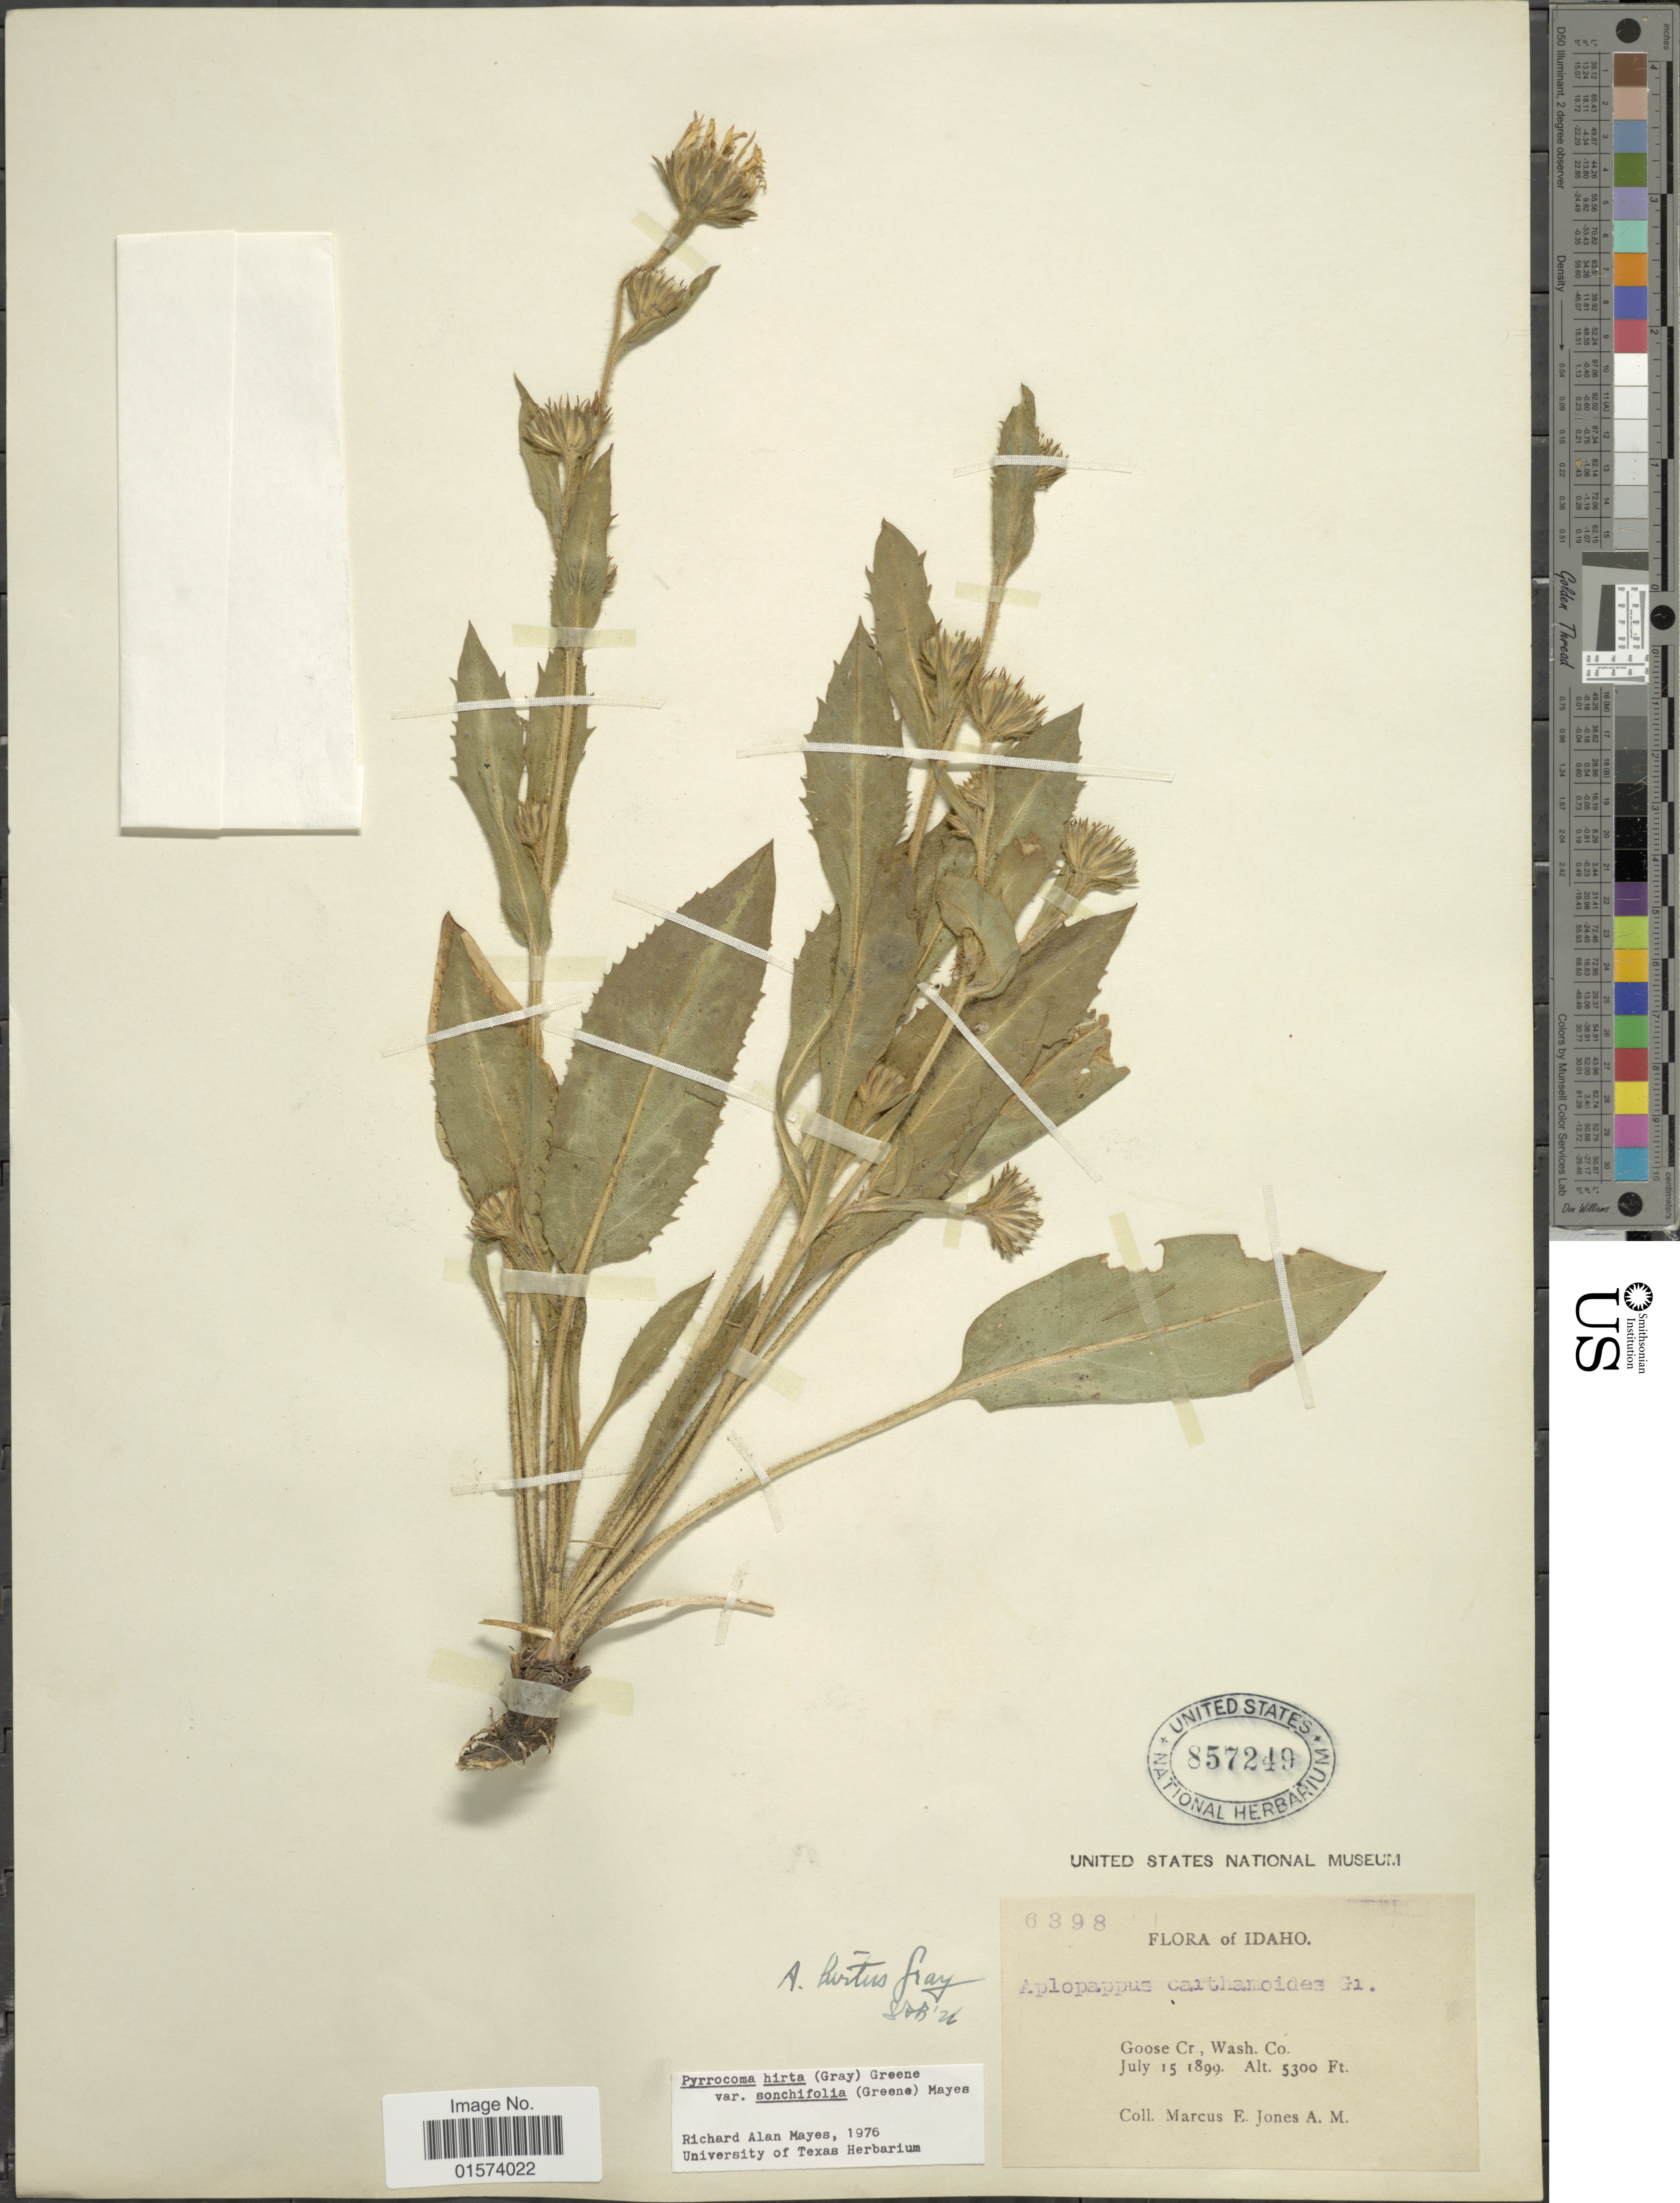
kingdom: Plantae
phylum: Tracheophyta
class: Magnoliopsida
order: Asterales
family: Asteraceae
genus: Pyrrocoma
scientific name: Pyrrocoma lanceolata var. lanceolata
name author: (Hook.) Greene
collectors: M. E. Jones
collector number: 6398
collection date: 1899-07-15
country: United States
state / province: Idaho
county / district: Washington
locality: Goose Creek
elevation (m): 1615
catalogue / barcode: US 857249